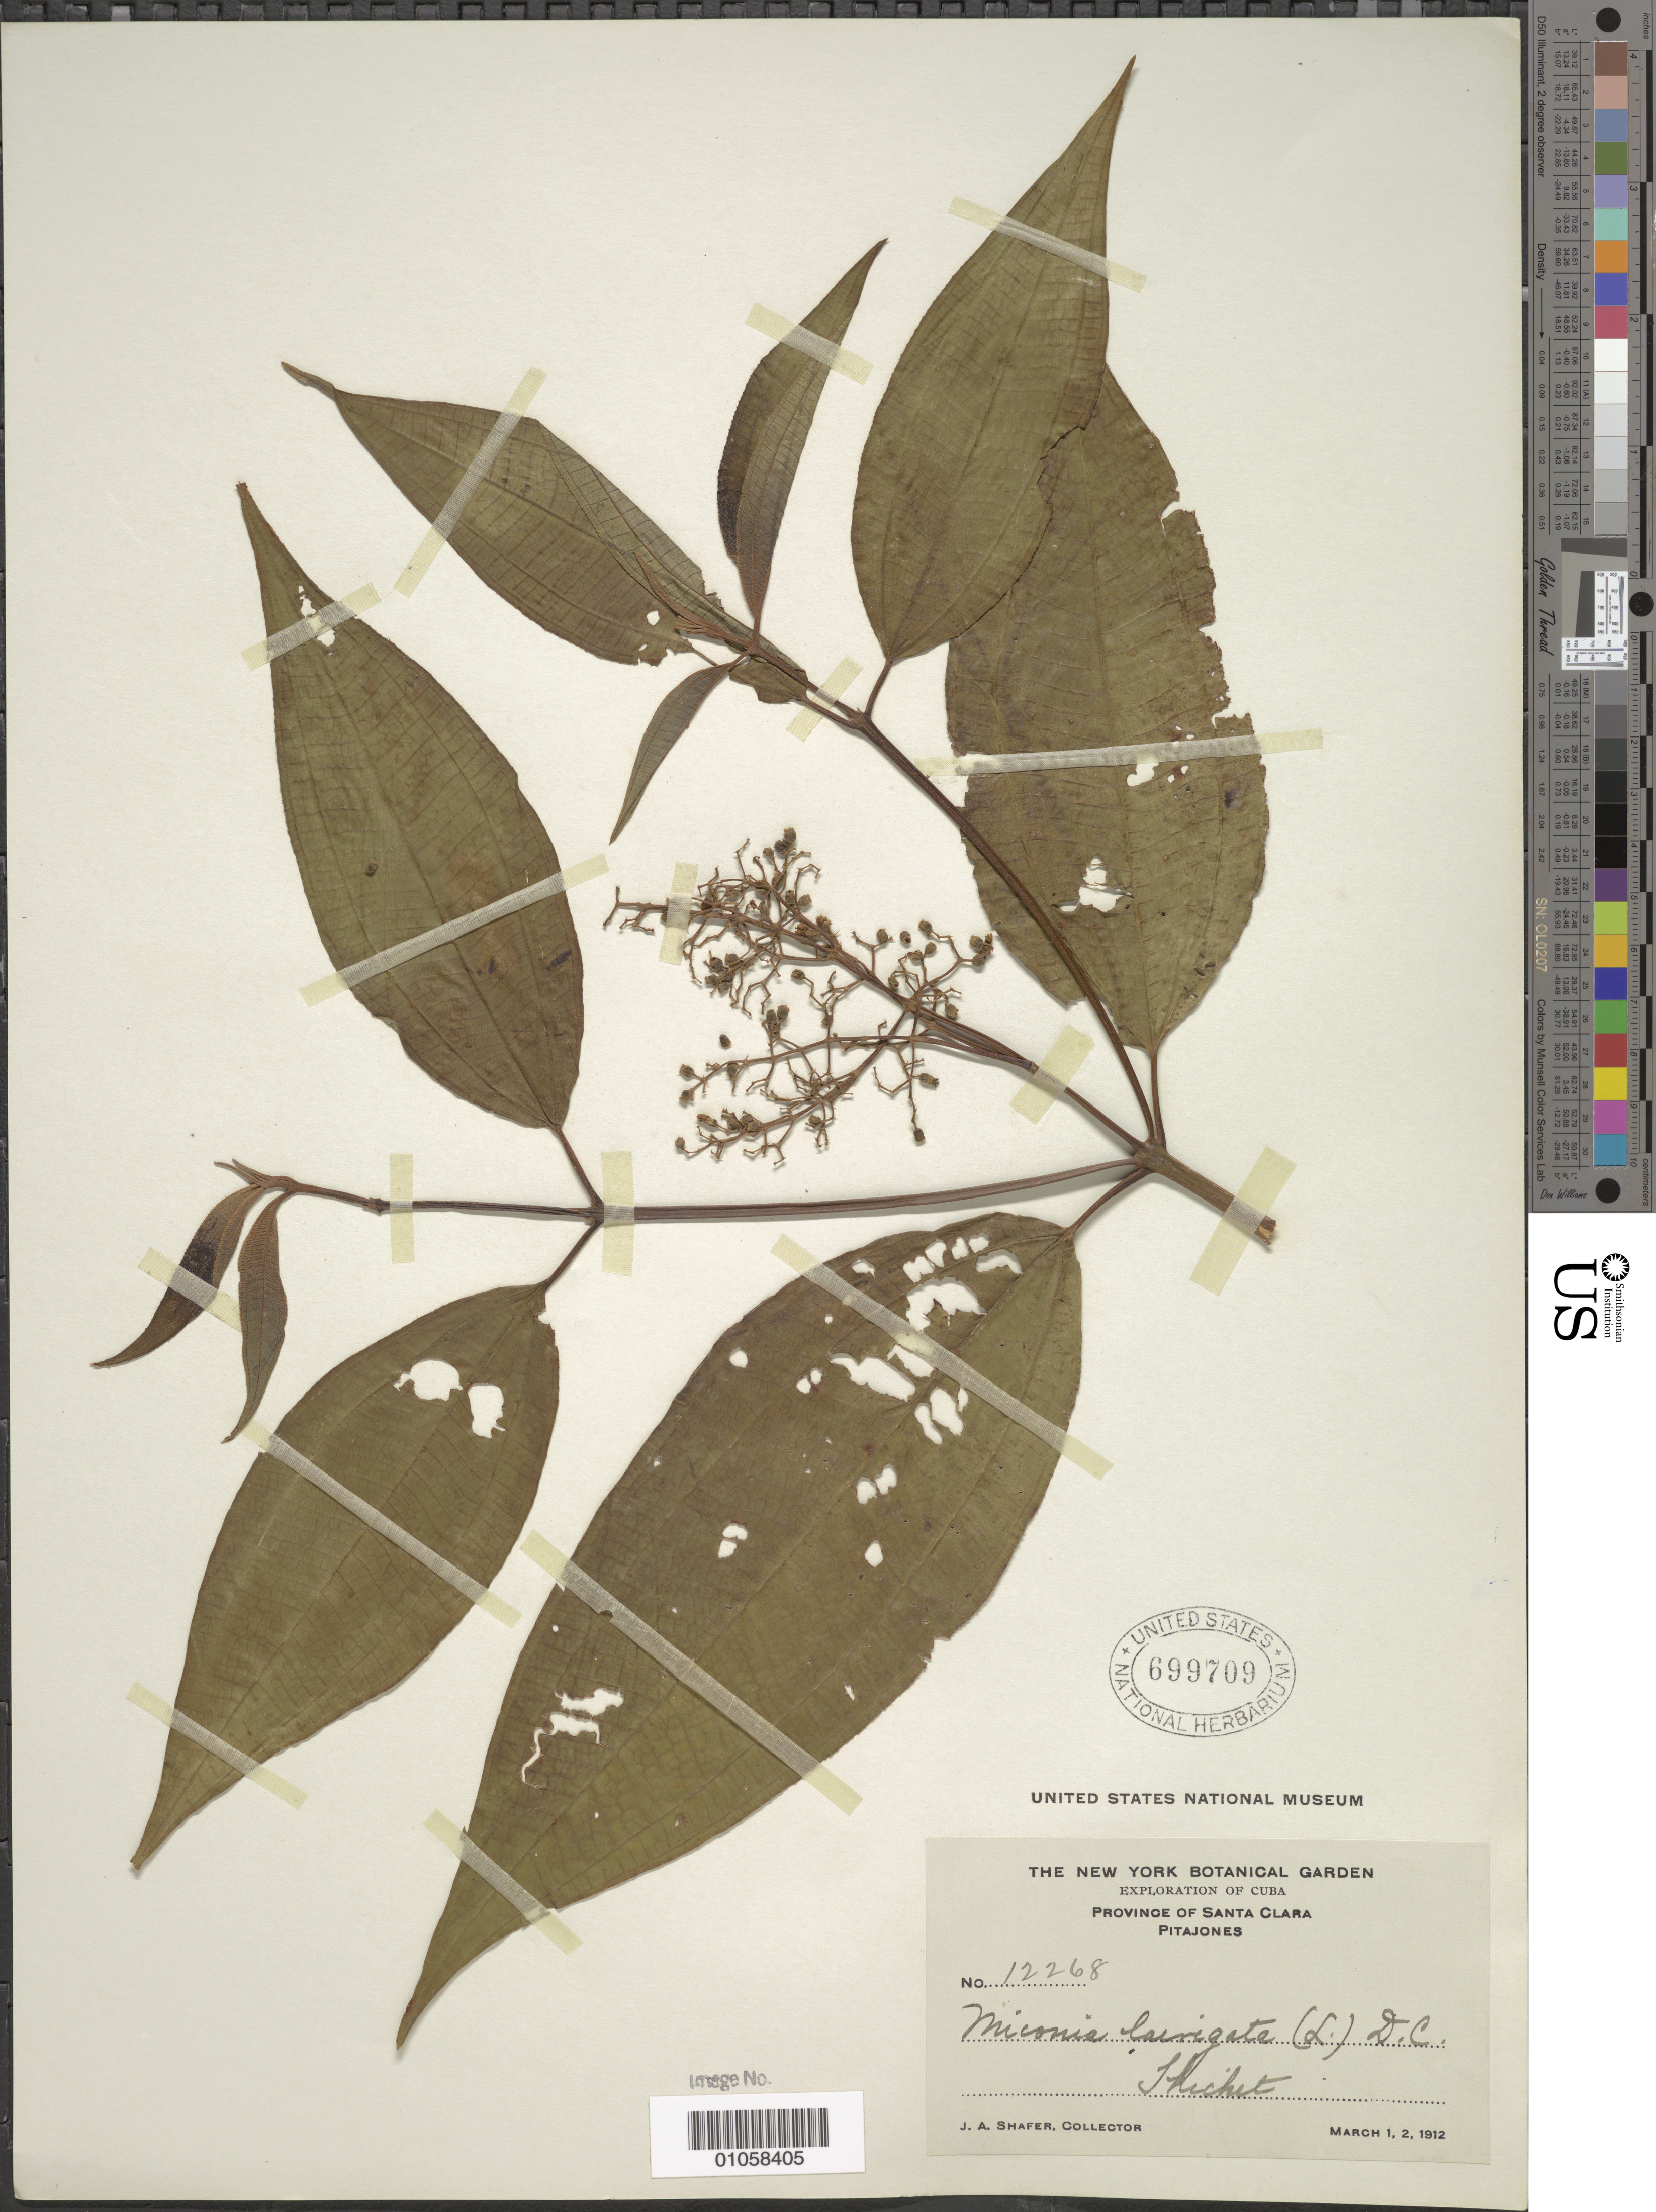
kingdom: Plantae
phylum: Tracheophyta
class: Magnoliopsida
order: Myrtales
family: Melastomataceae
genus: Miconia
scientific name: Miconia laevigata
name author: (L.) D. Don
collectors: J. A. Shafer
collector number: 12268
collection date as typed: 01 Mar 1912 and 02 Mar 1912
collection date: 1912-03-01,1912-03-02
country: Cuba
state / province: Santa Clara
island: Cuba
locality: Pitajones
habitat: Thicket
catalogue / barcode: US 699709